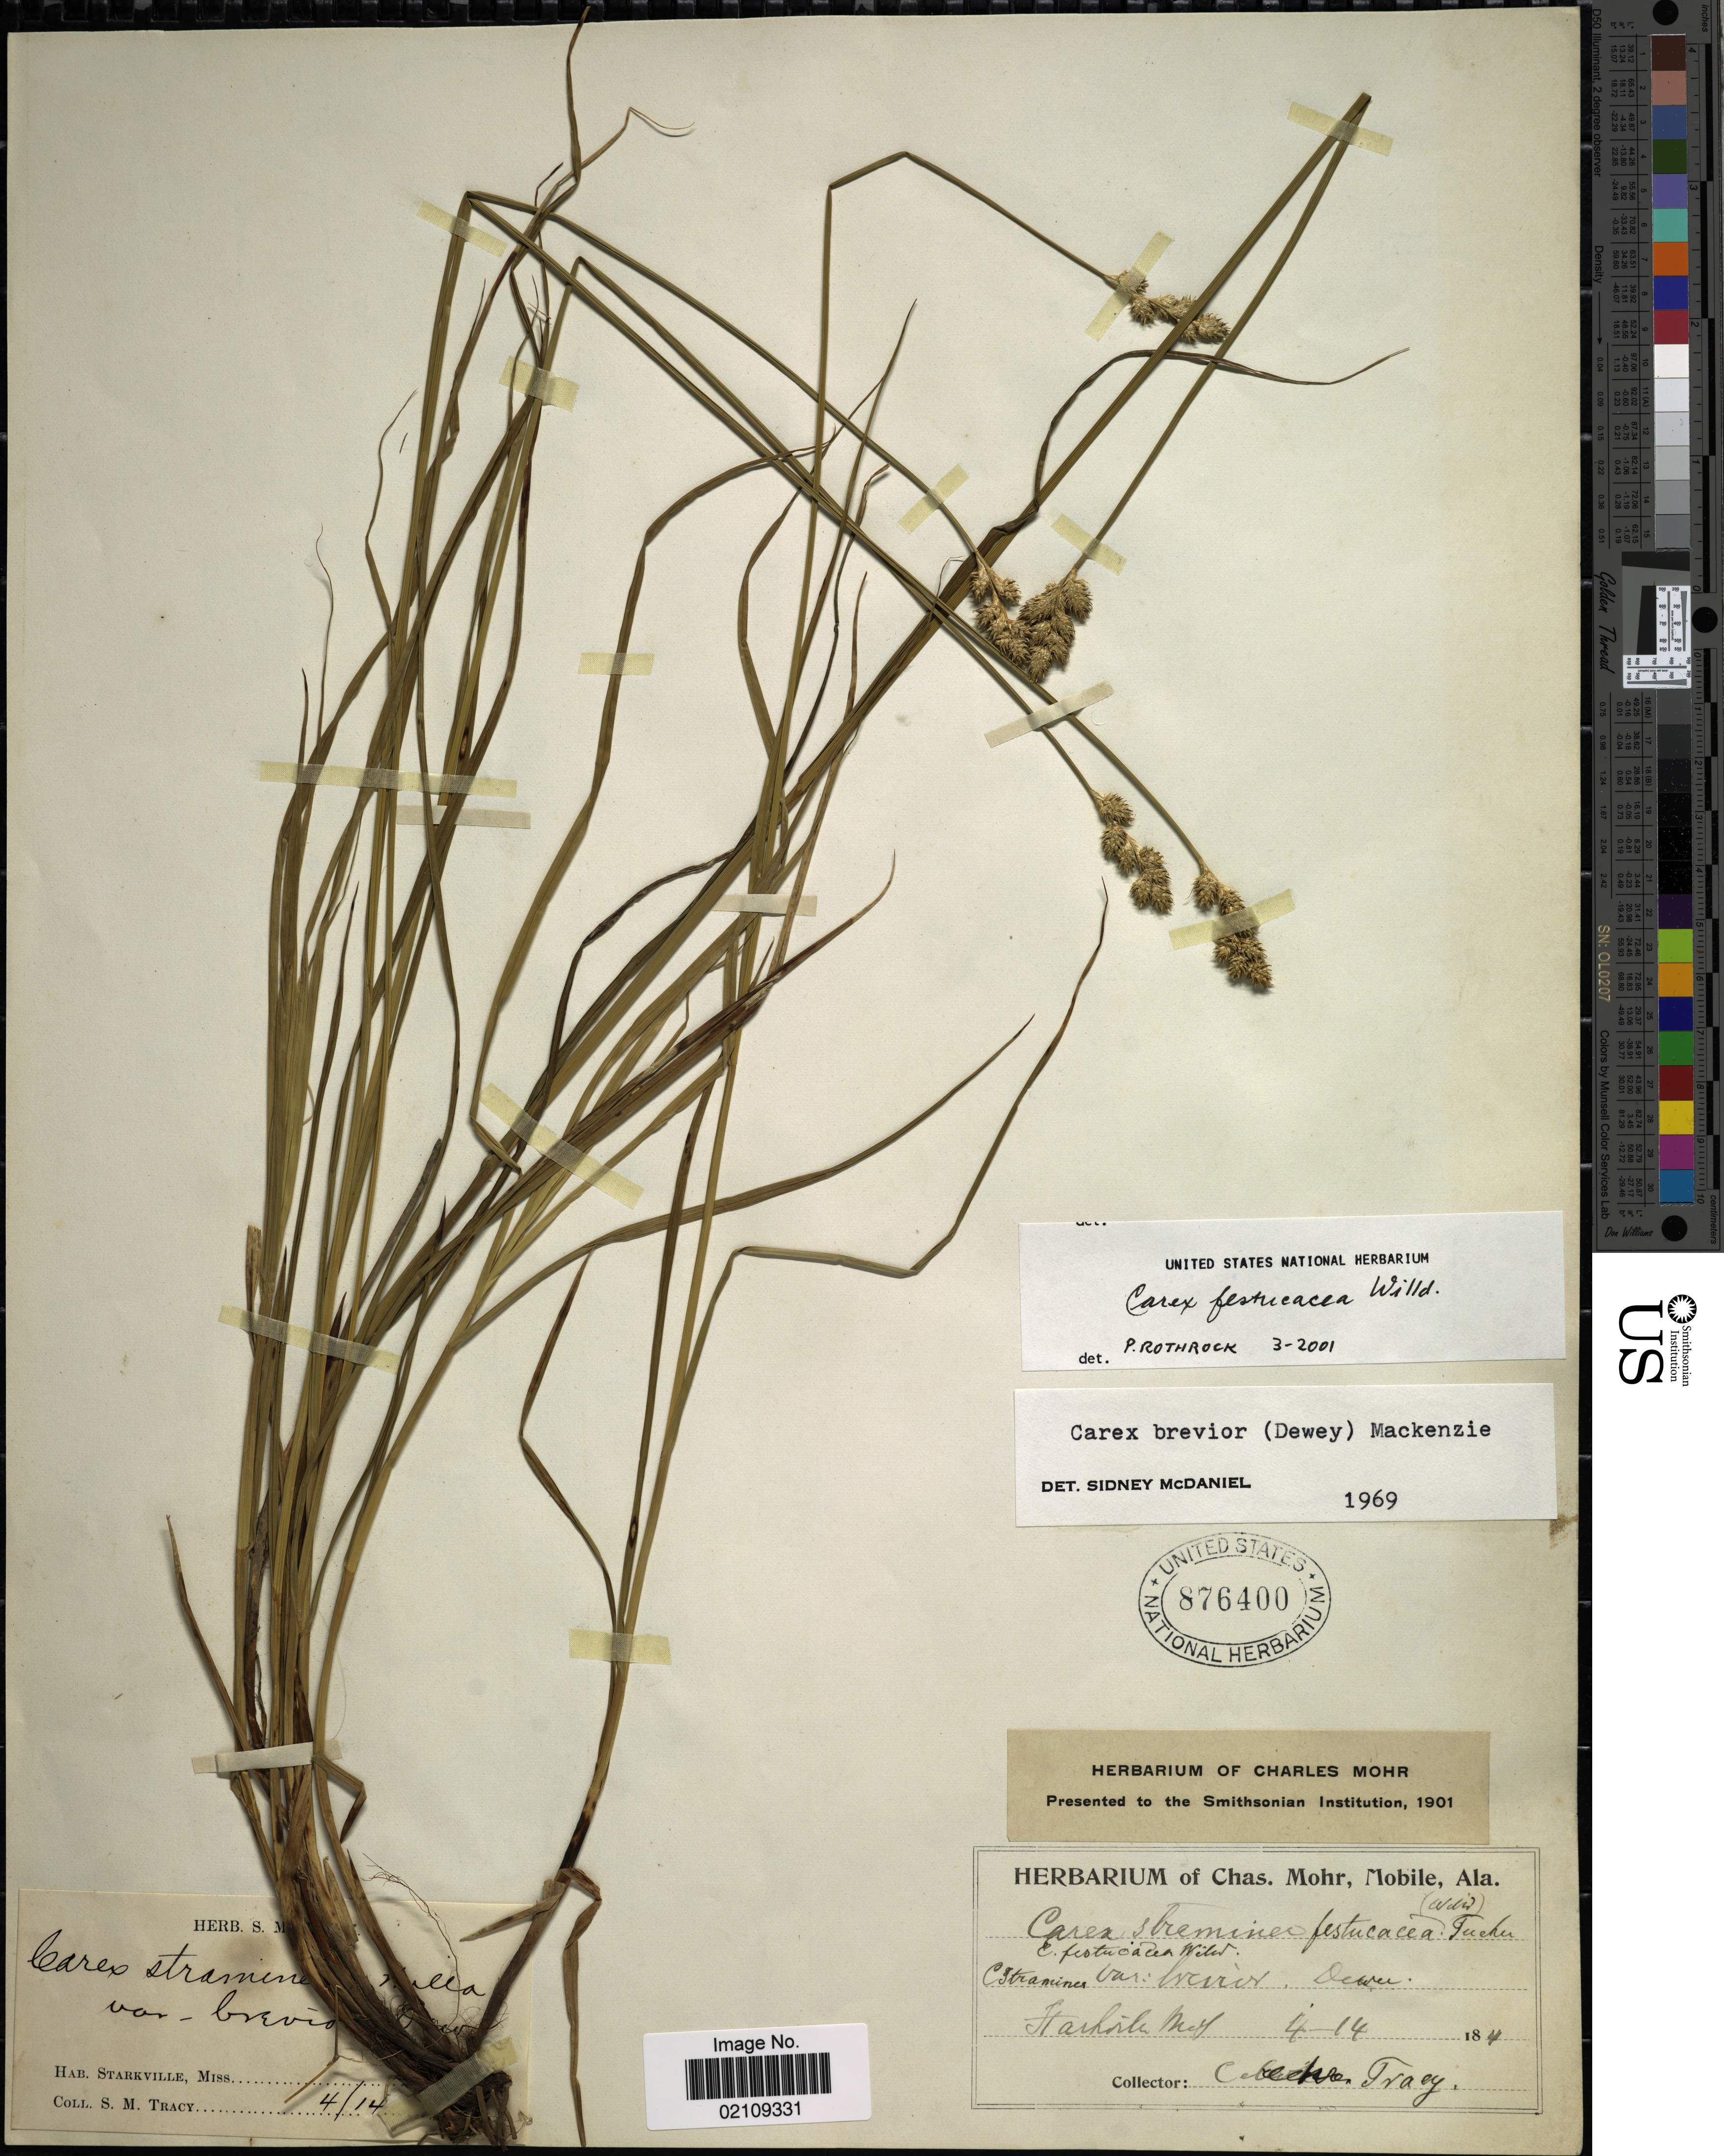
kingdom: Plantae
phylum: Tracheophyta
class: Liliopsida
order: Poales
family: Cyperaceae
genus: Carex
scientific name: Carex festucacea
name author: Willd.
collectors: S. M. Tracy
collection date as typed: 184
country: United States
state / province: Mississippi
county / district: Oktibbeha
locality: Starkville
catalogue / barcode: US 876400